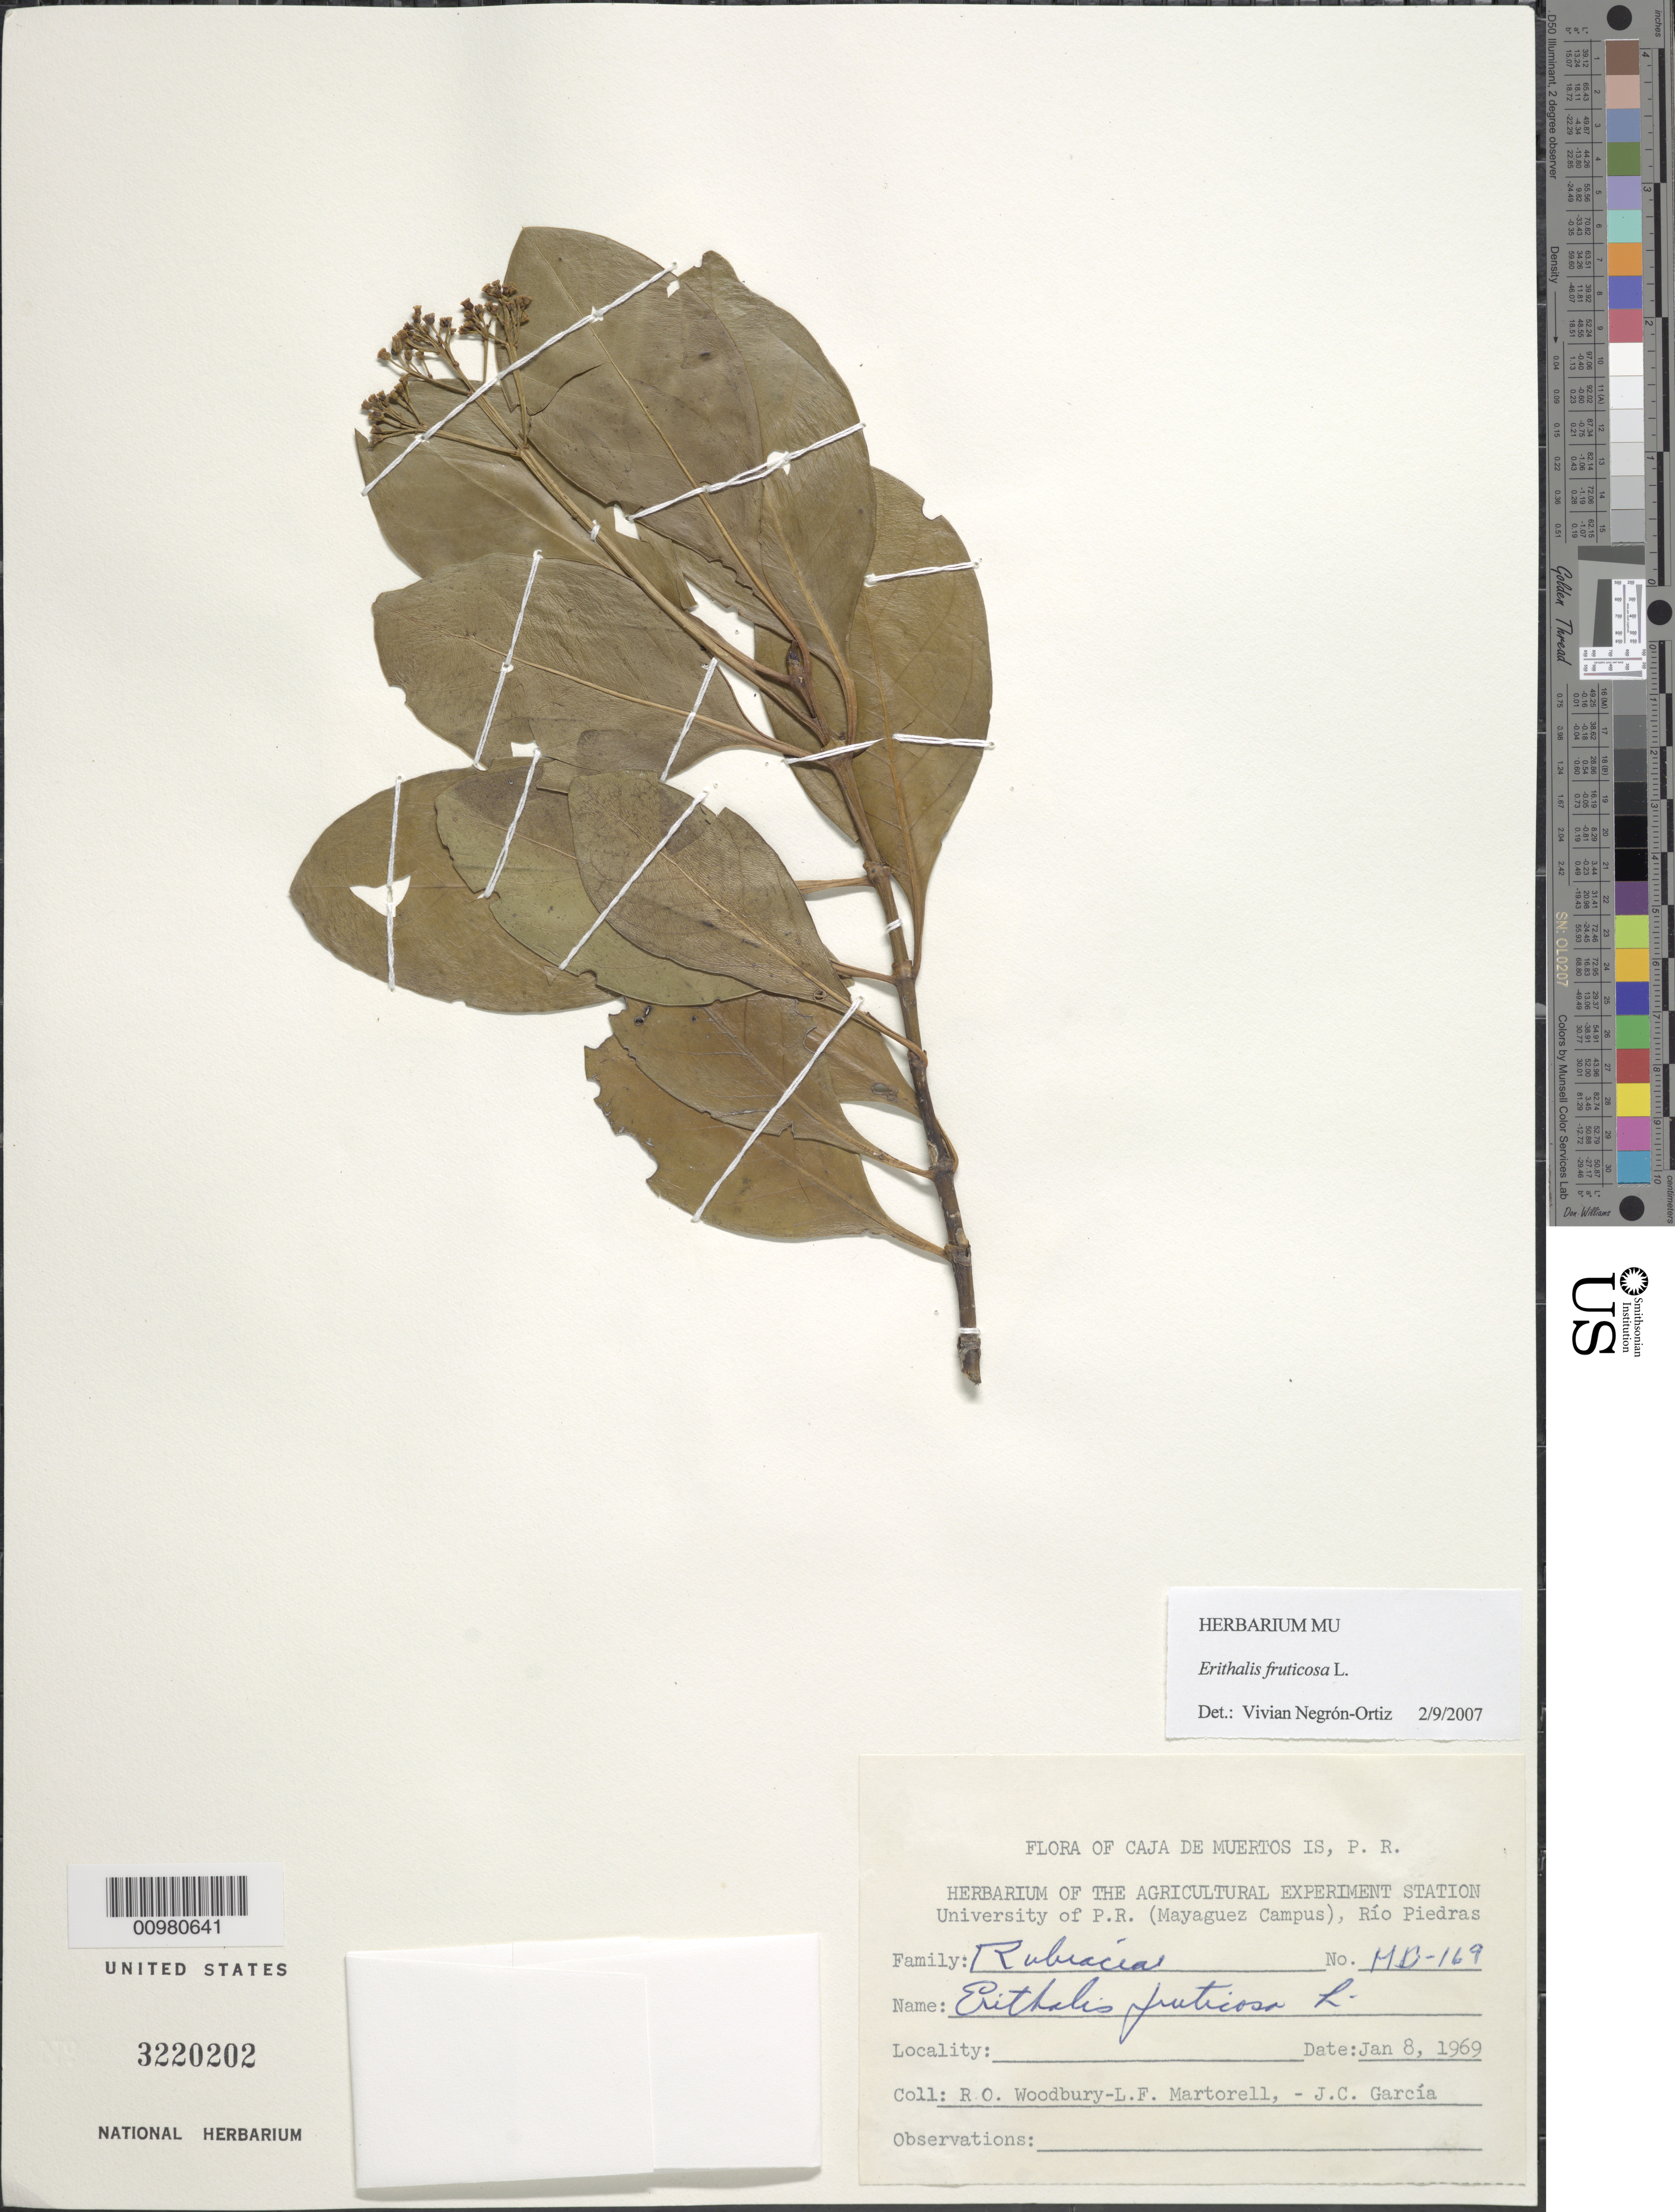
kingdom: Plantae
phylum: Tracheophyta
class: Magnoliopsida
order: Gentianales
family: Rubiaceae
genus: Erithalis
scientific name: Erithalis fruticosa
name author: L.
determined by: Negrón-Ortiz, V.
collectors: R. O. Woodbury, L. Martorell & J. C. García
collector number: MB-169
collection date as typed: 08 Jan 1969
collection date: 1969-01-08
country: Puerto Rico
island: Caja de Muerto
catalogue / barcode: US 3220202